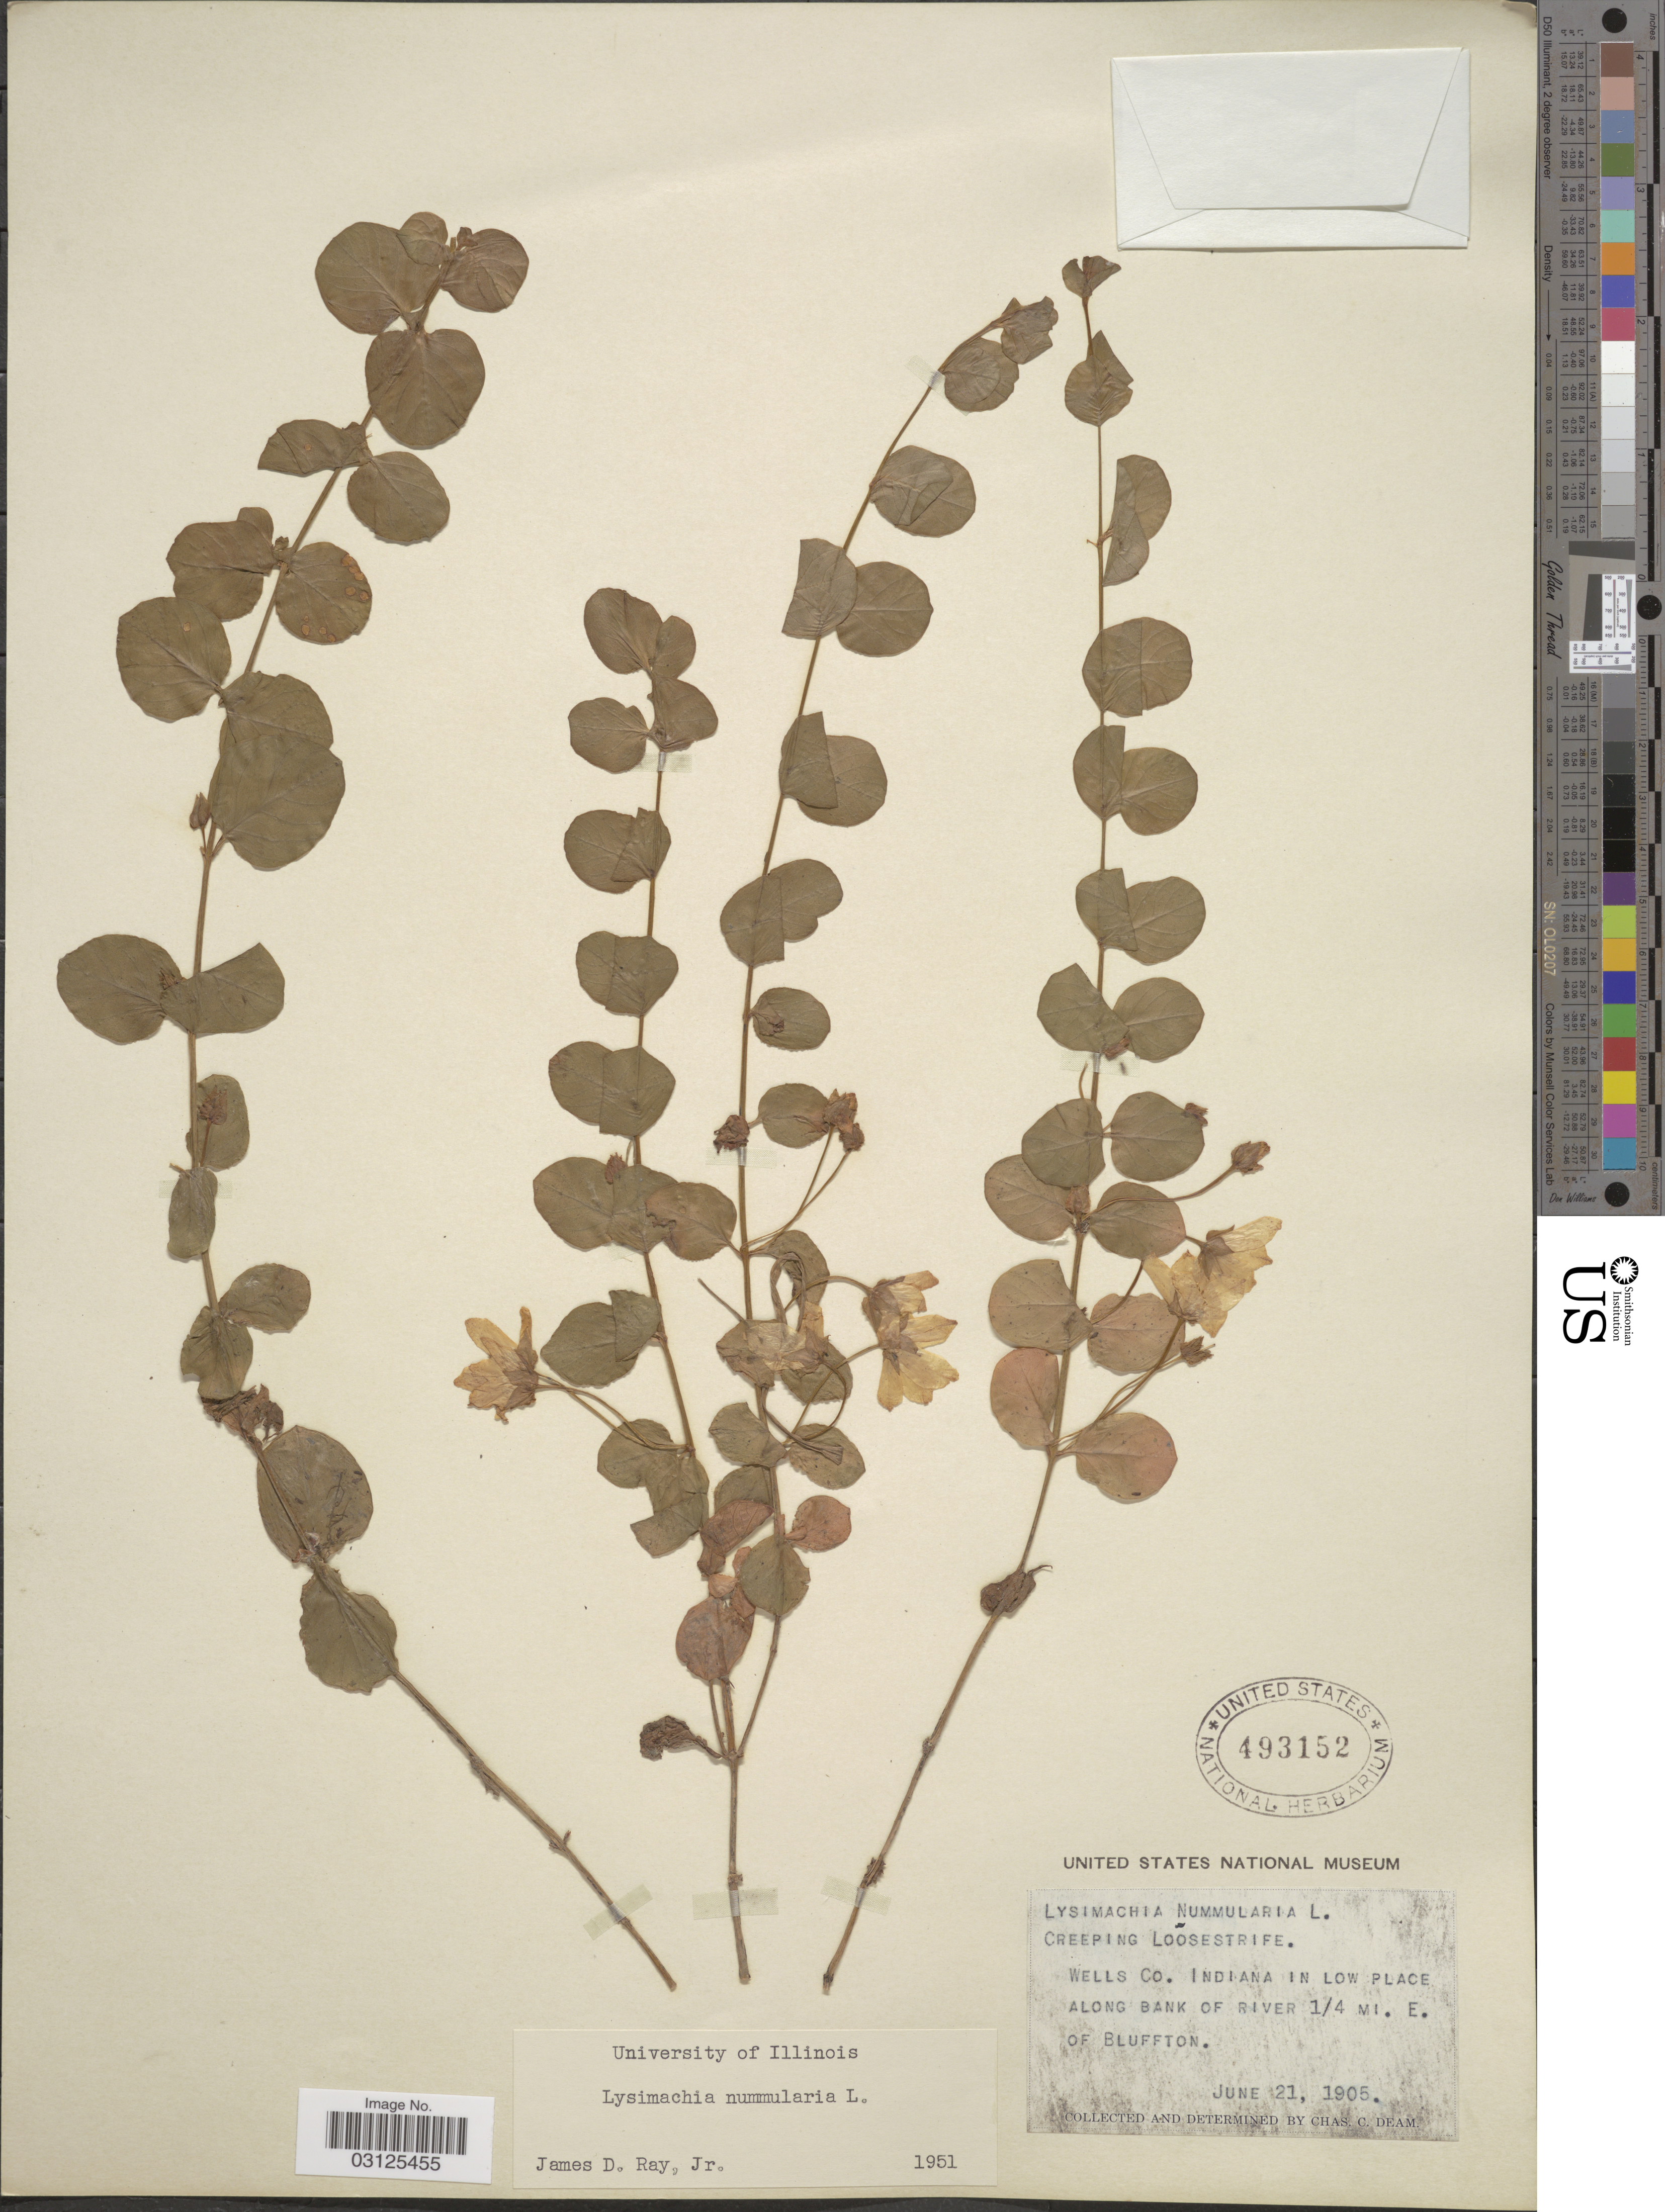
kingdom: Plantae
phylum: Tracheophyta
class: Magnoliopsida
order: Ericales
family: Primulaceae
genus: Lysimachia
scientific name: Lysimachia nummularia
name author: L.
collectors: C. C. Deam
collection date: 1905-06-21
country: United States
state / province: Indiana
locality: Wells Co., Indiana in low place along bank of river ¼ mi. e. of Bluffton.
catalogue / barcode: US 493152